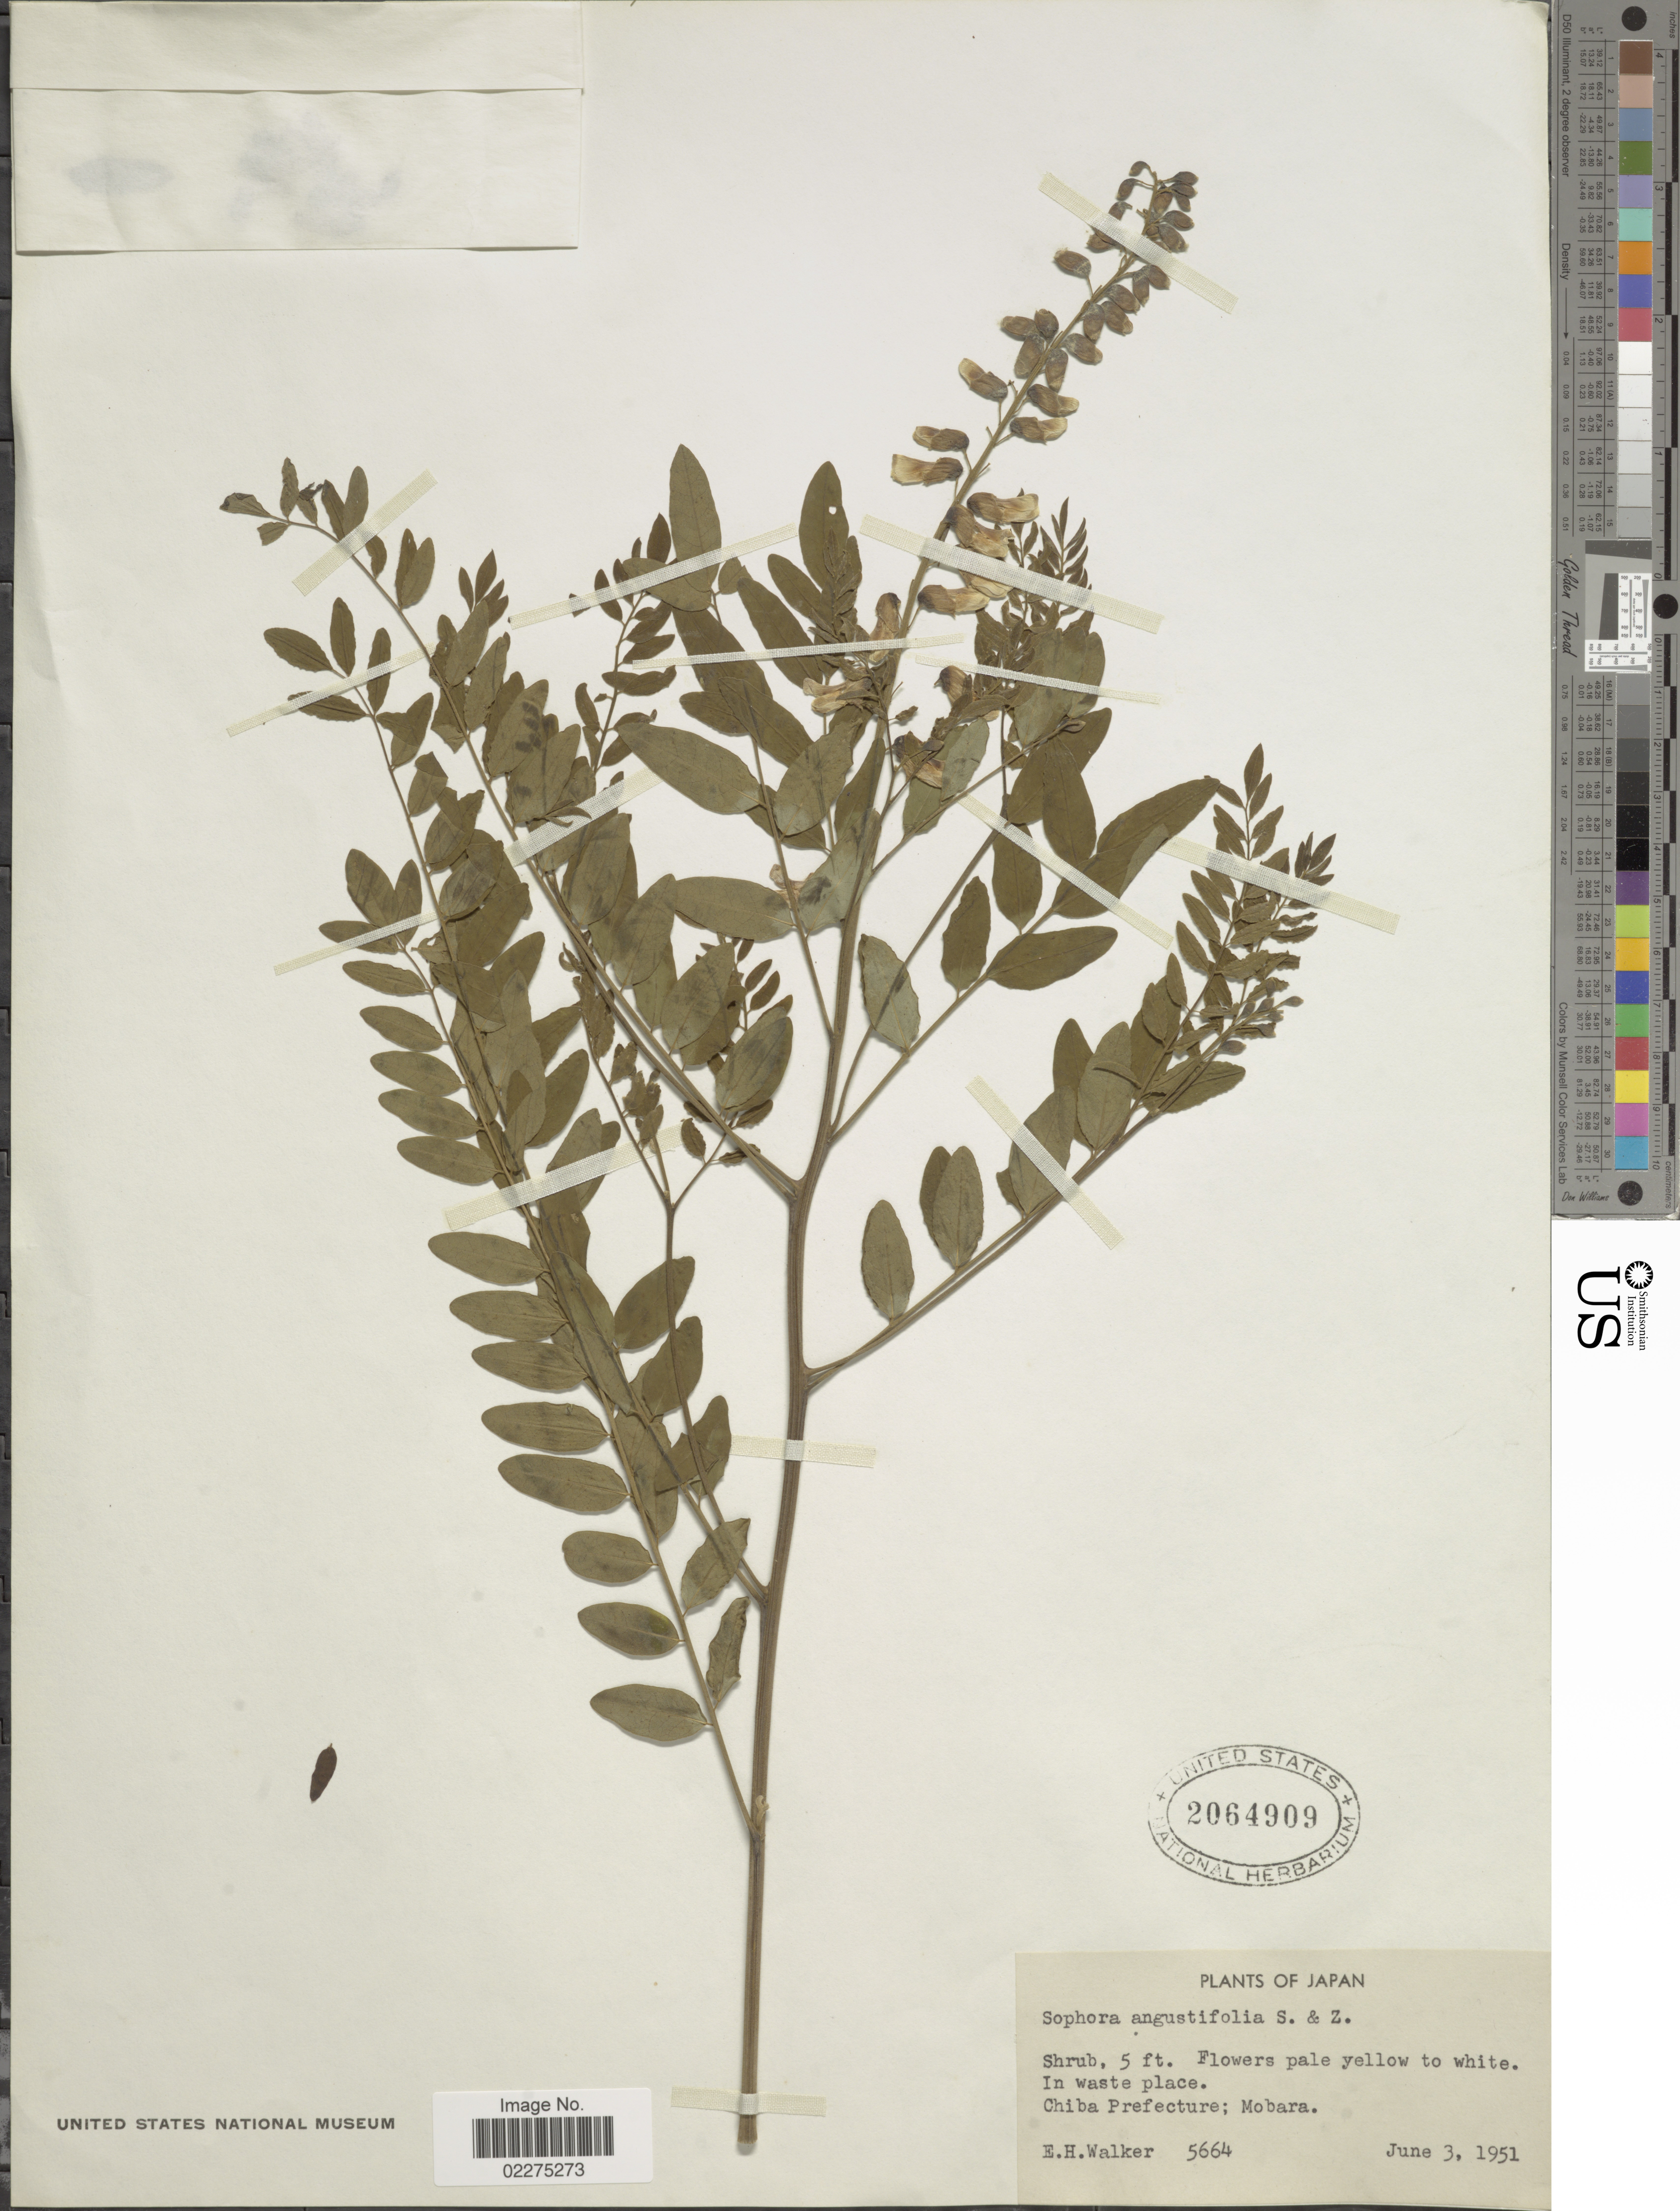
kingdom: Plantae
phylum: Tracheophyta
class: Magnoliopsida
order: Fabales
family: Fabaceae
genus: Sophora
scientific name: Sophora angustifolia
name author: Siebold & Zucc.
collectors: E. H. Walker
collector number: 5664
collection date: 1951-06-03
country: Japan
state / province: Tiba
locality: Chiba Prefecture; Mobara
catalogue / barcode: US 2064909